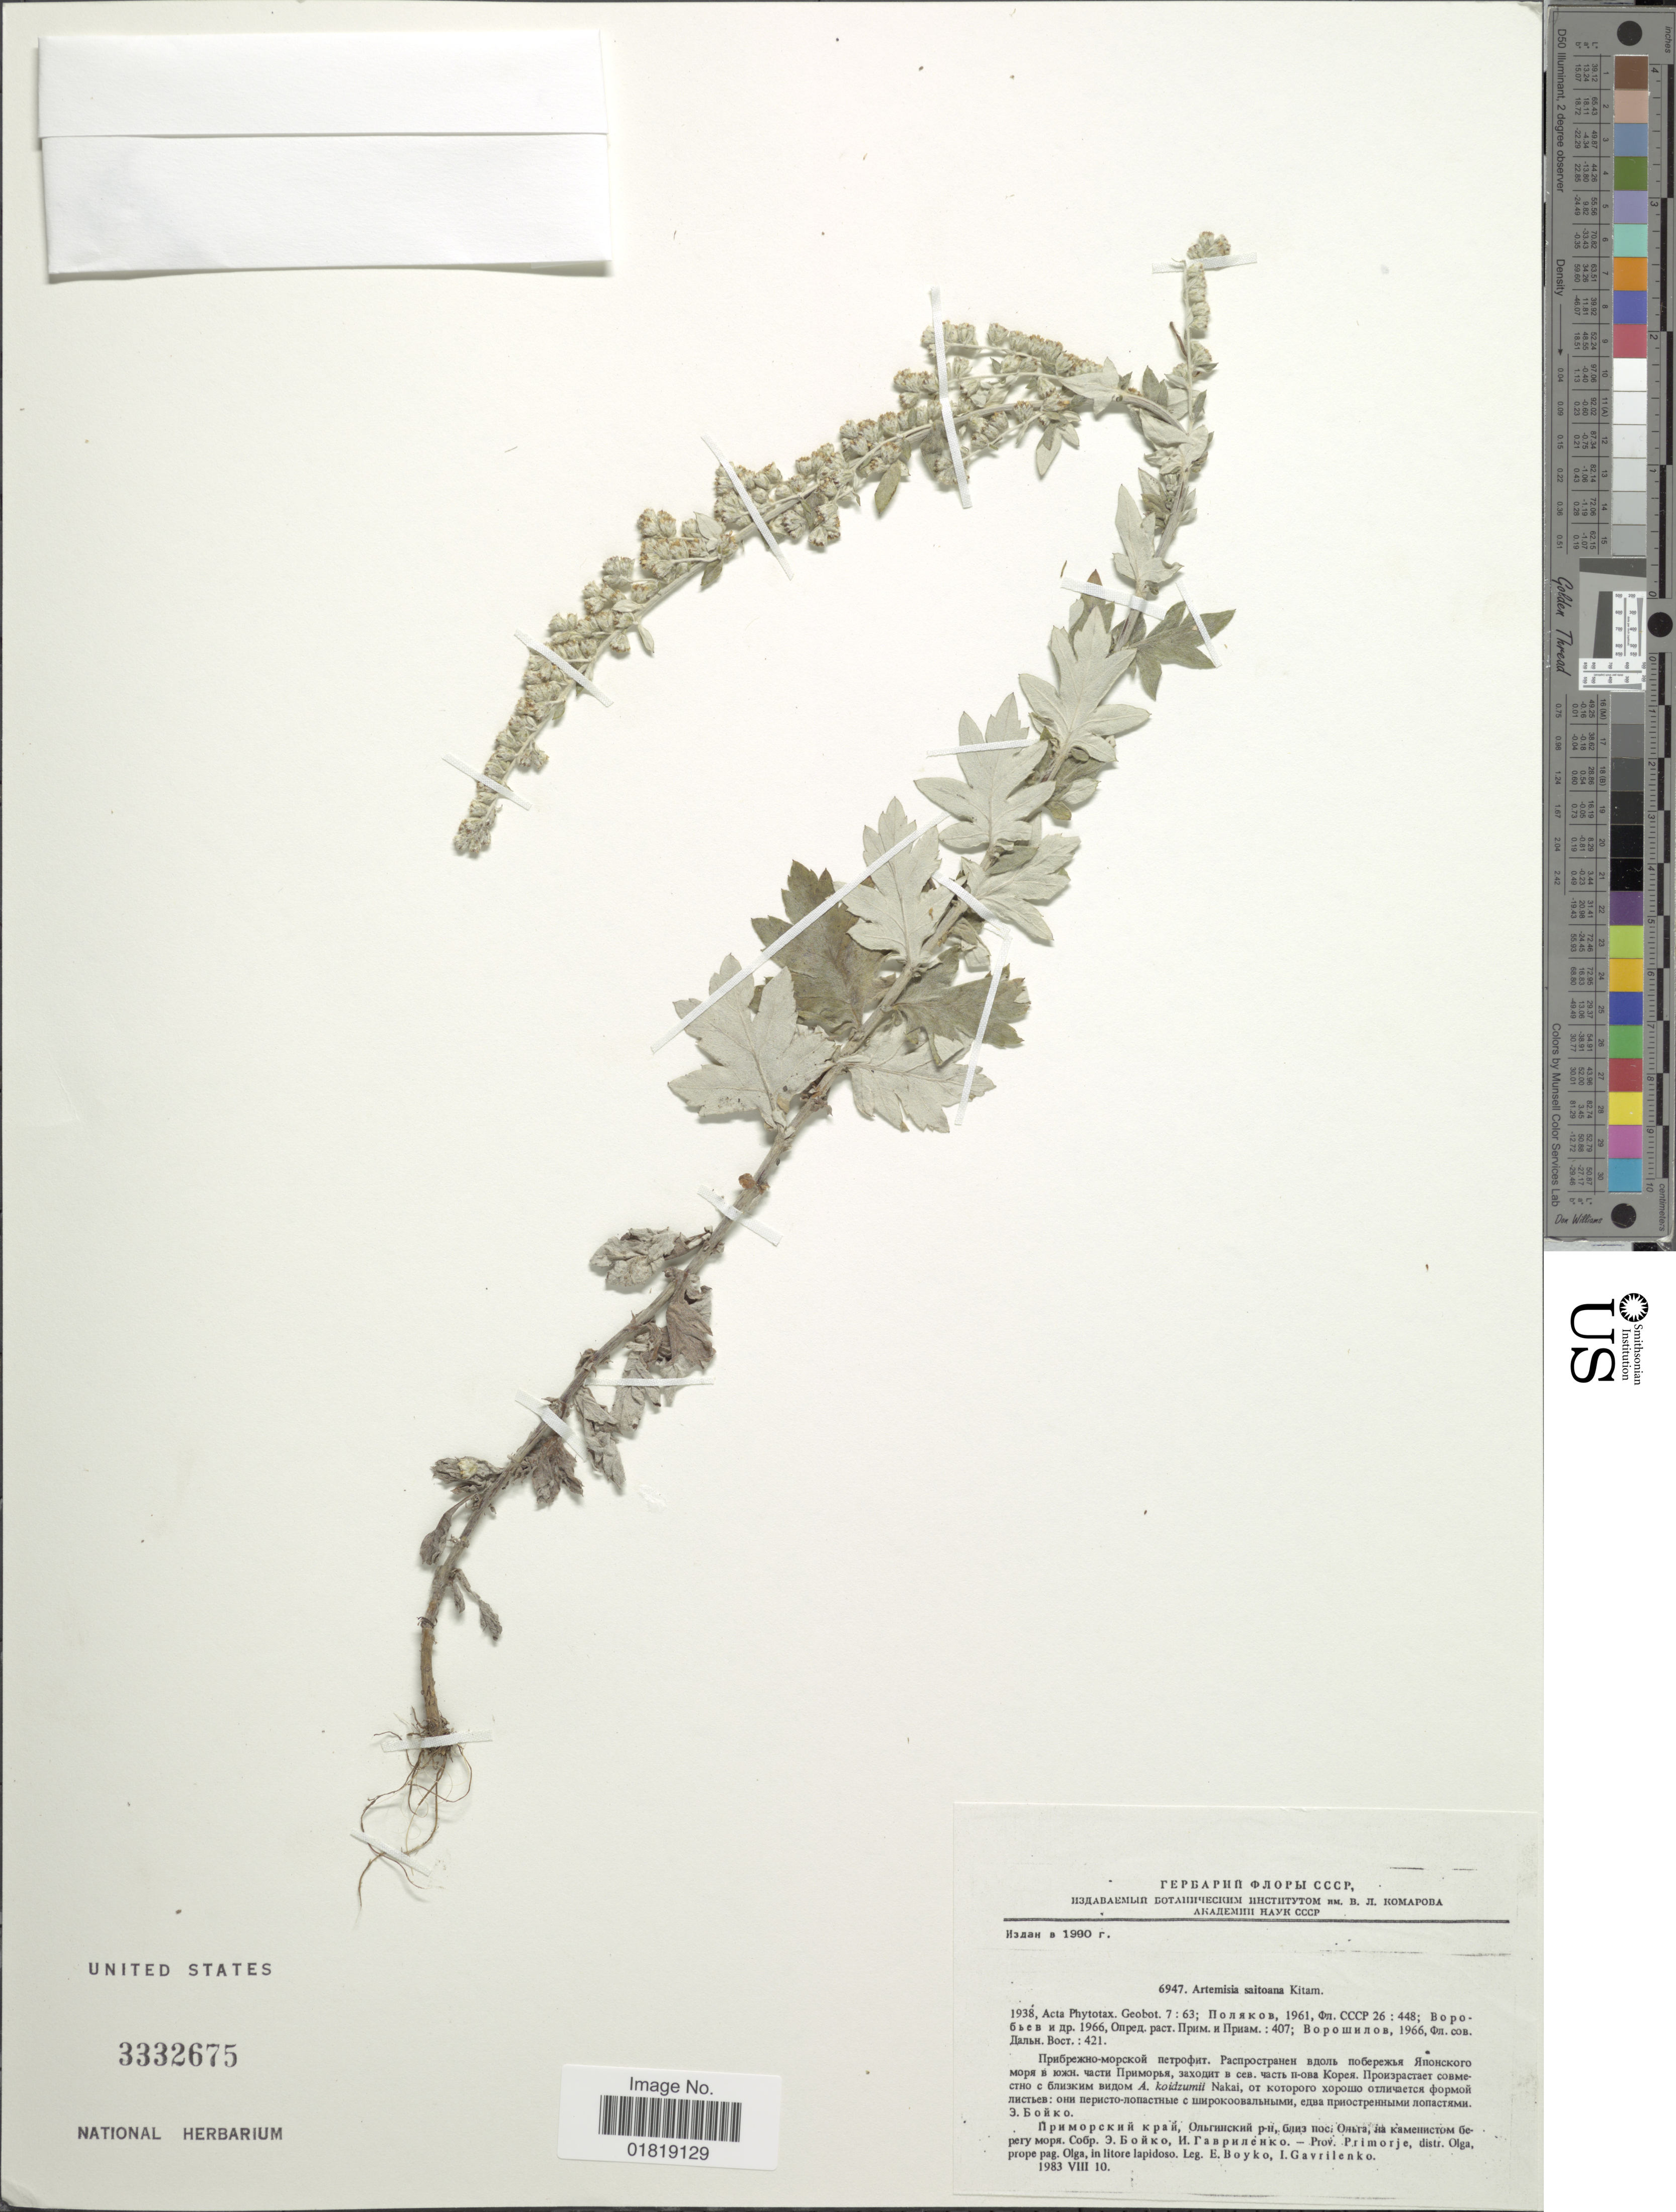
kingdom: Plantae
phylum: Tracheophyta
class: Magnoliopsida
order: Asterales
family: Asteraceae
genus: Artemisia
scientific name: Artemisia saitoana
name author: Kitam.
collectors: E. Boyko & I. Gavrilenko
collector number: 6947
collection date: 1983-08-10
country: Russian Federation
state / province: Primorsky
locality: Prov. Primorje, distr. Olga, prope pag. Olga, in litore lapidoso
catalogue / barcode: US 3332675